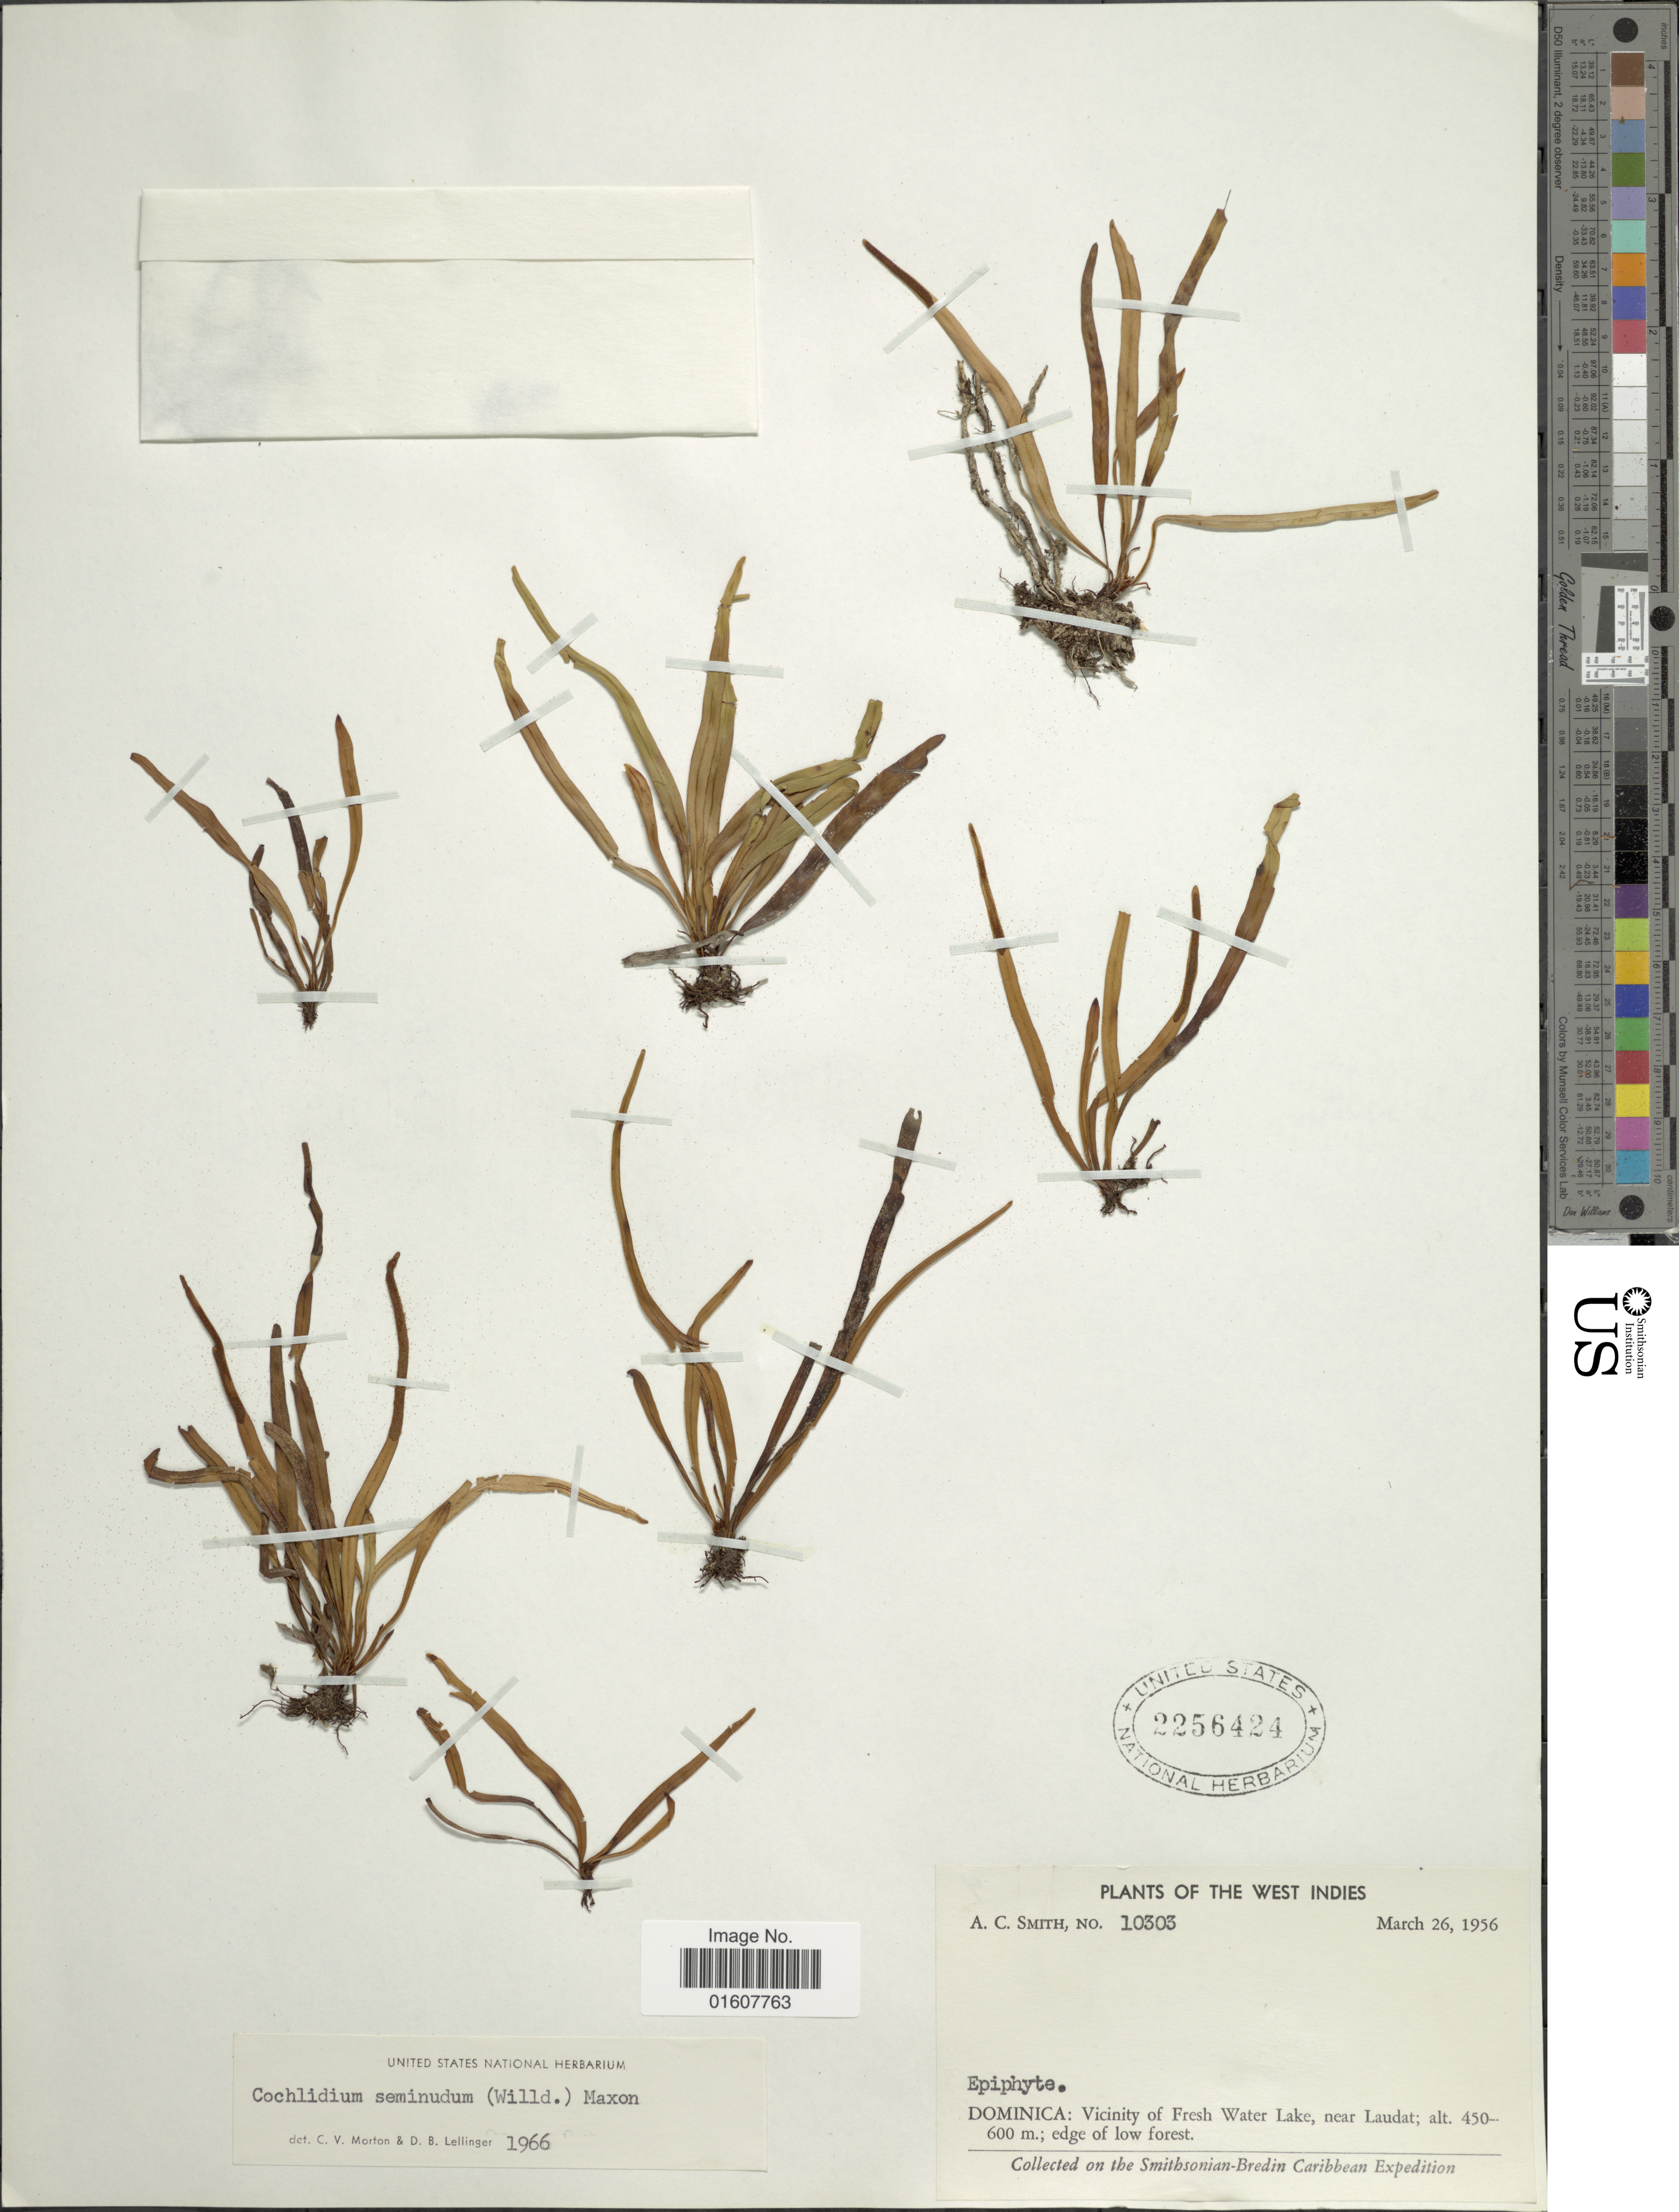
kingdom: Plantae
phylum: Tracheophyta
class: Polypodiopsida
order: Polypodiales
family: Polypodiaceae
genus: Cochlidium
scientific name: Cochlidium seminudum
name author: (Willd.) Maxon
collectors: A. C. Smith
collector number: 10303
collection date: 1956-03-26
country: Dominica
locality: Vicinity of Fresh Water Lake, near Laudat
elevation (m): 450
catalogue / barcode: US 2256424